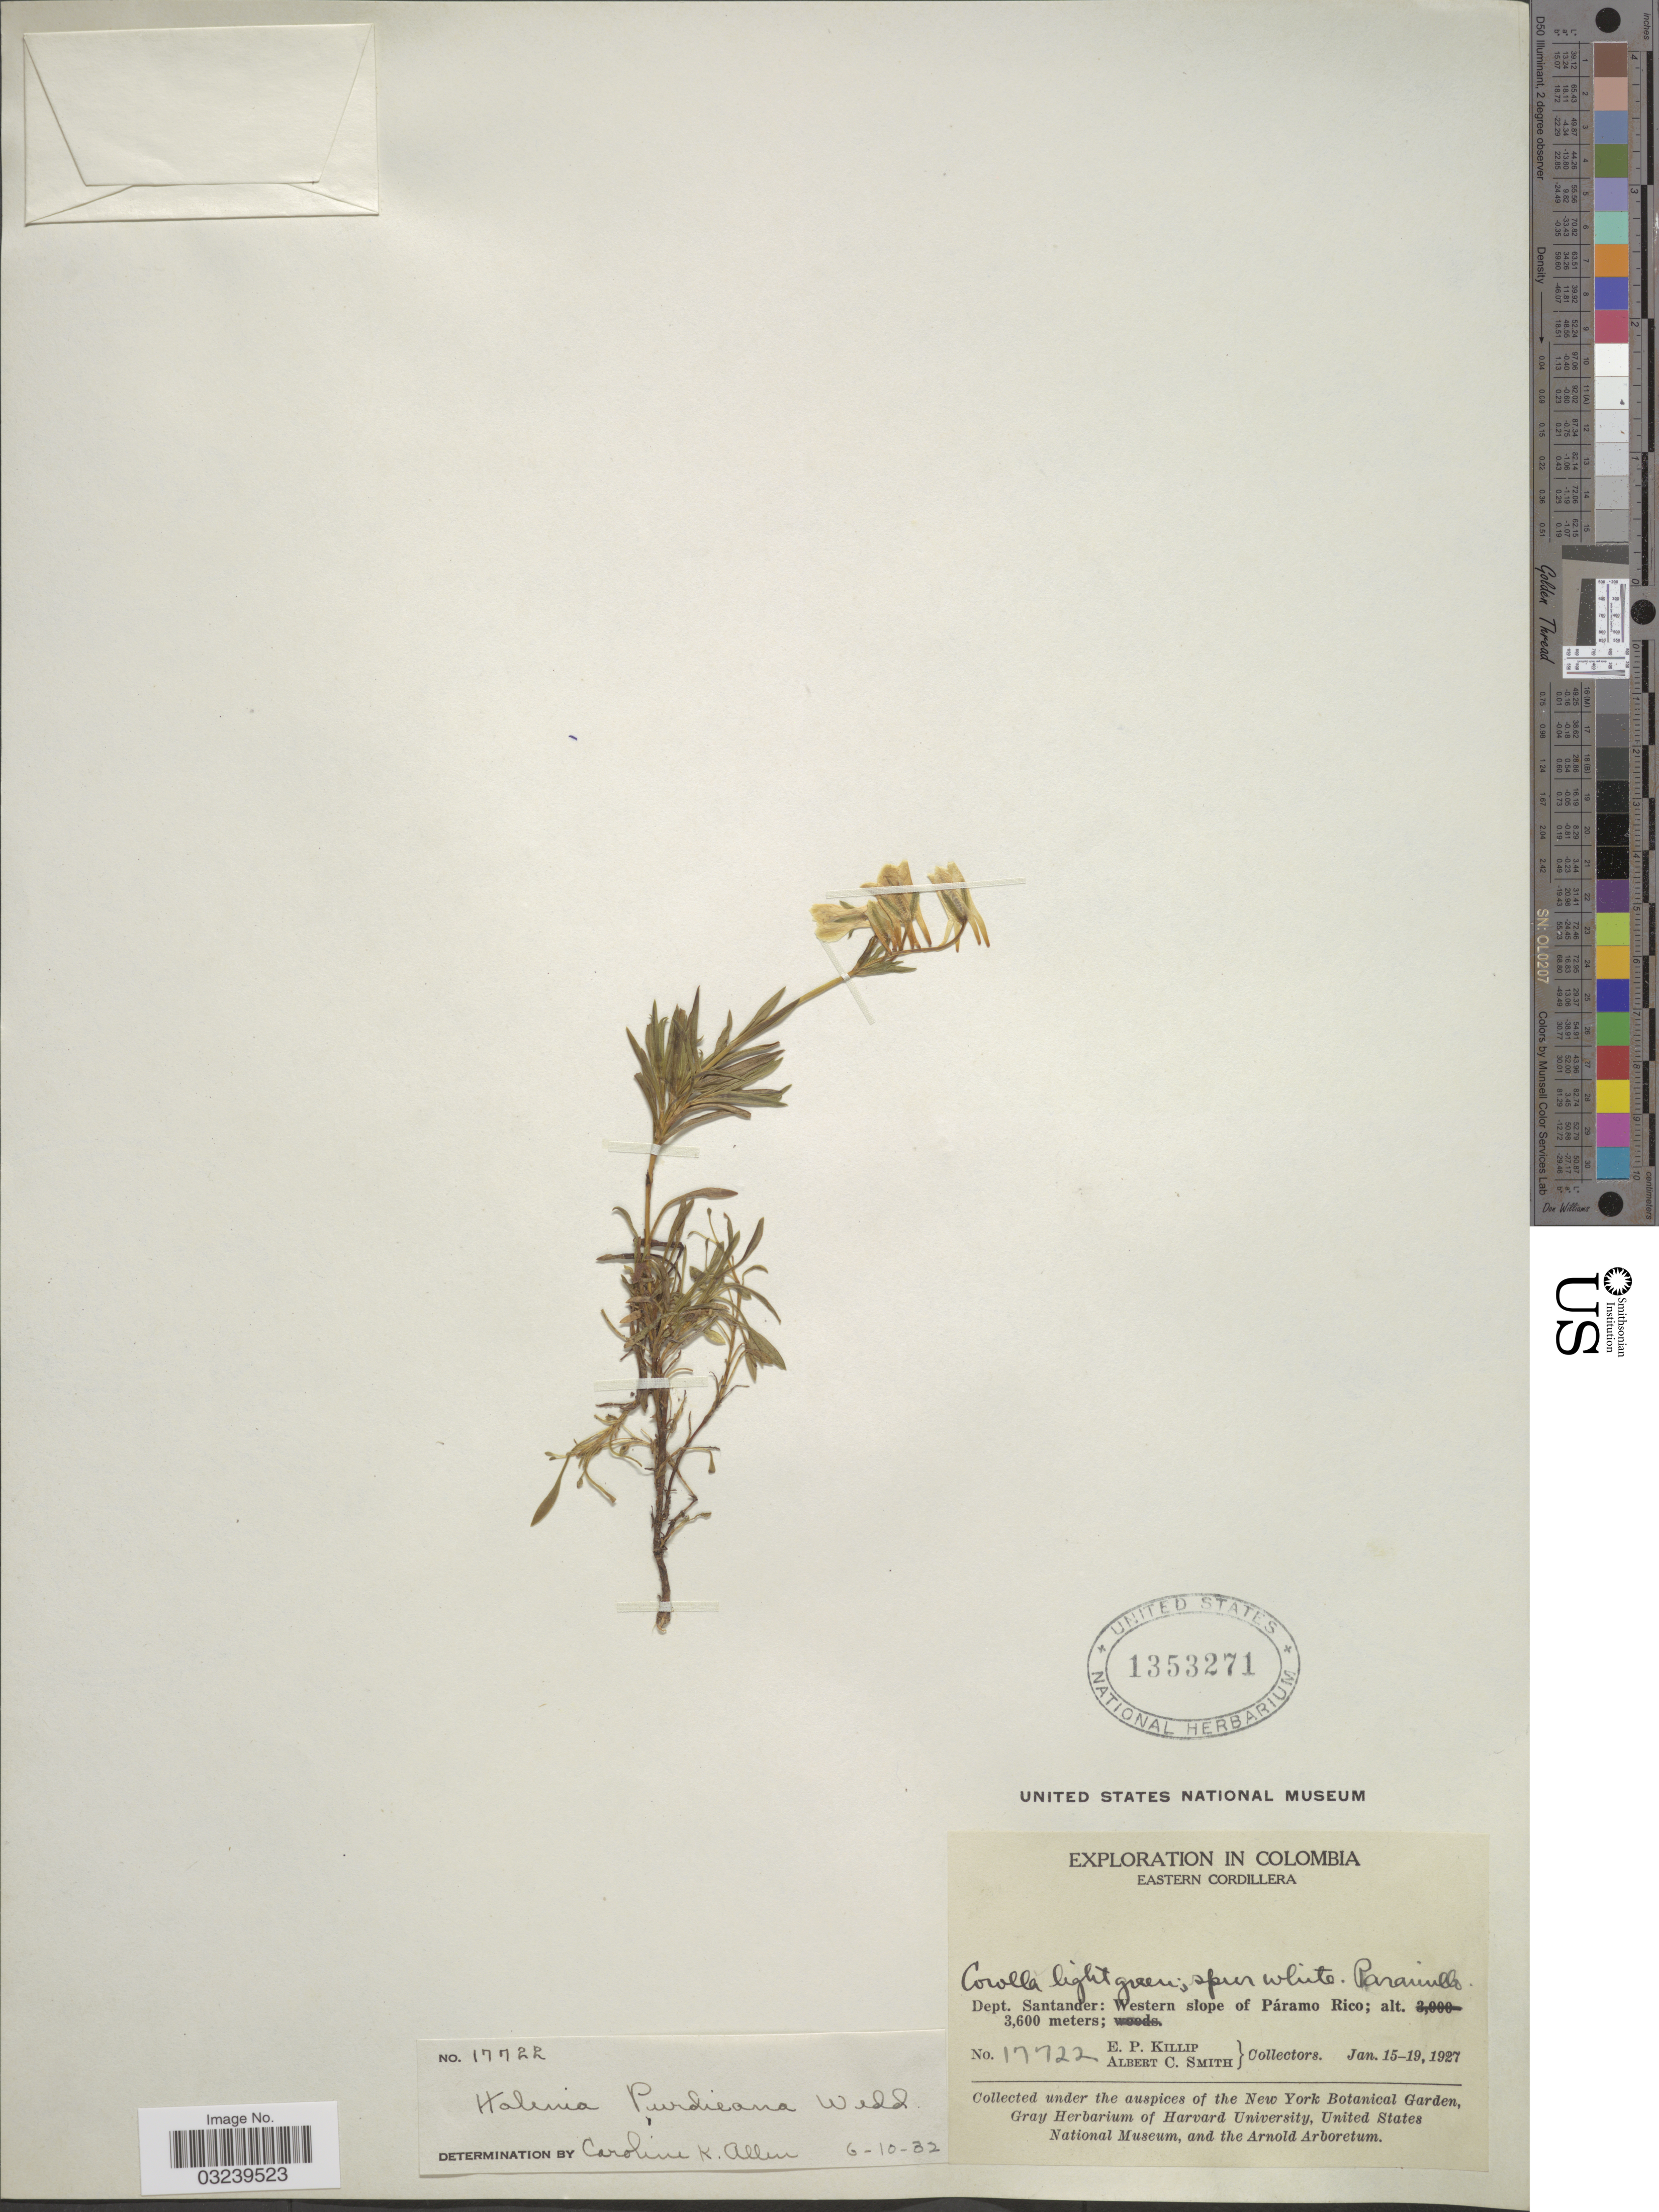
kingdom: Plantae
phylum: Tracheophyta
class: Magnoliopsida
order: Gentianales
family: Gentianaceae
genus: Halenia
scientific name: Halenia purdieana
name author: Wedd.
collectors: E. P. Killip & A. C. Smith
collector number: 17722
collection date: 1927-01-15/1927-01-19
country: Colombia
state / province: Santander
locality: Eastern Cordillera, Dept. Santander: Western slope of Páramo Rico.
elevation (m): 3600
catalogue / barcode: US 1353271